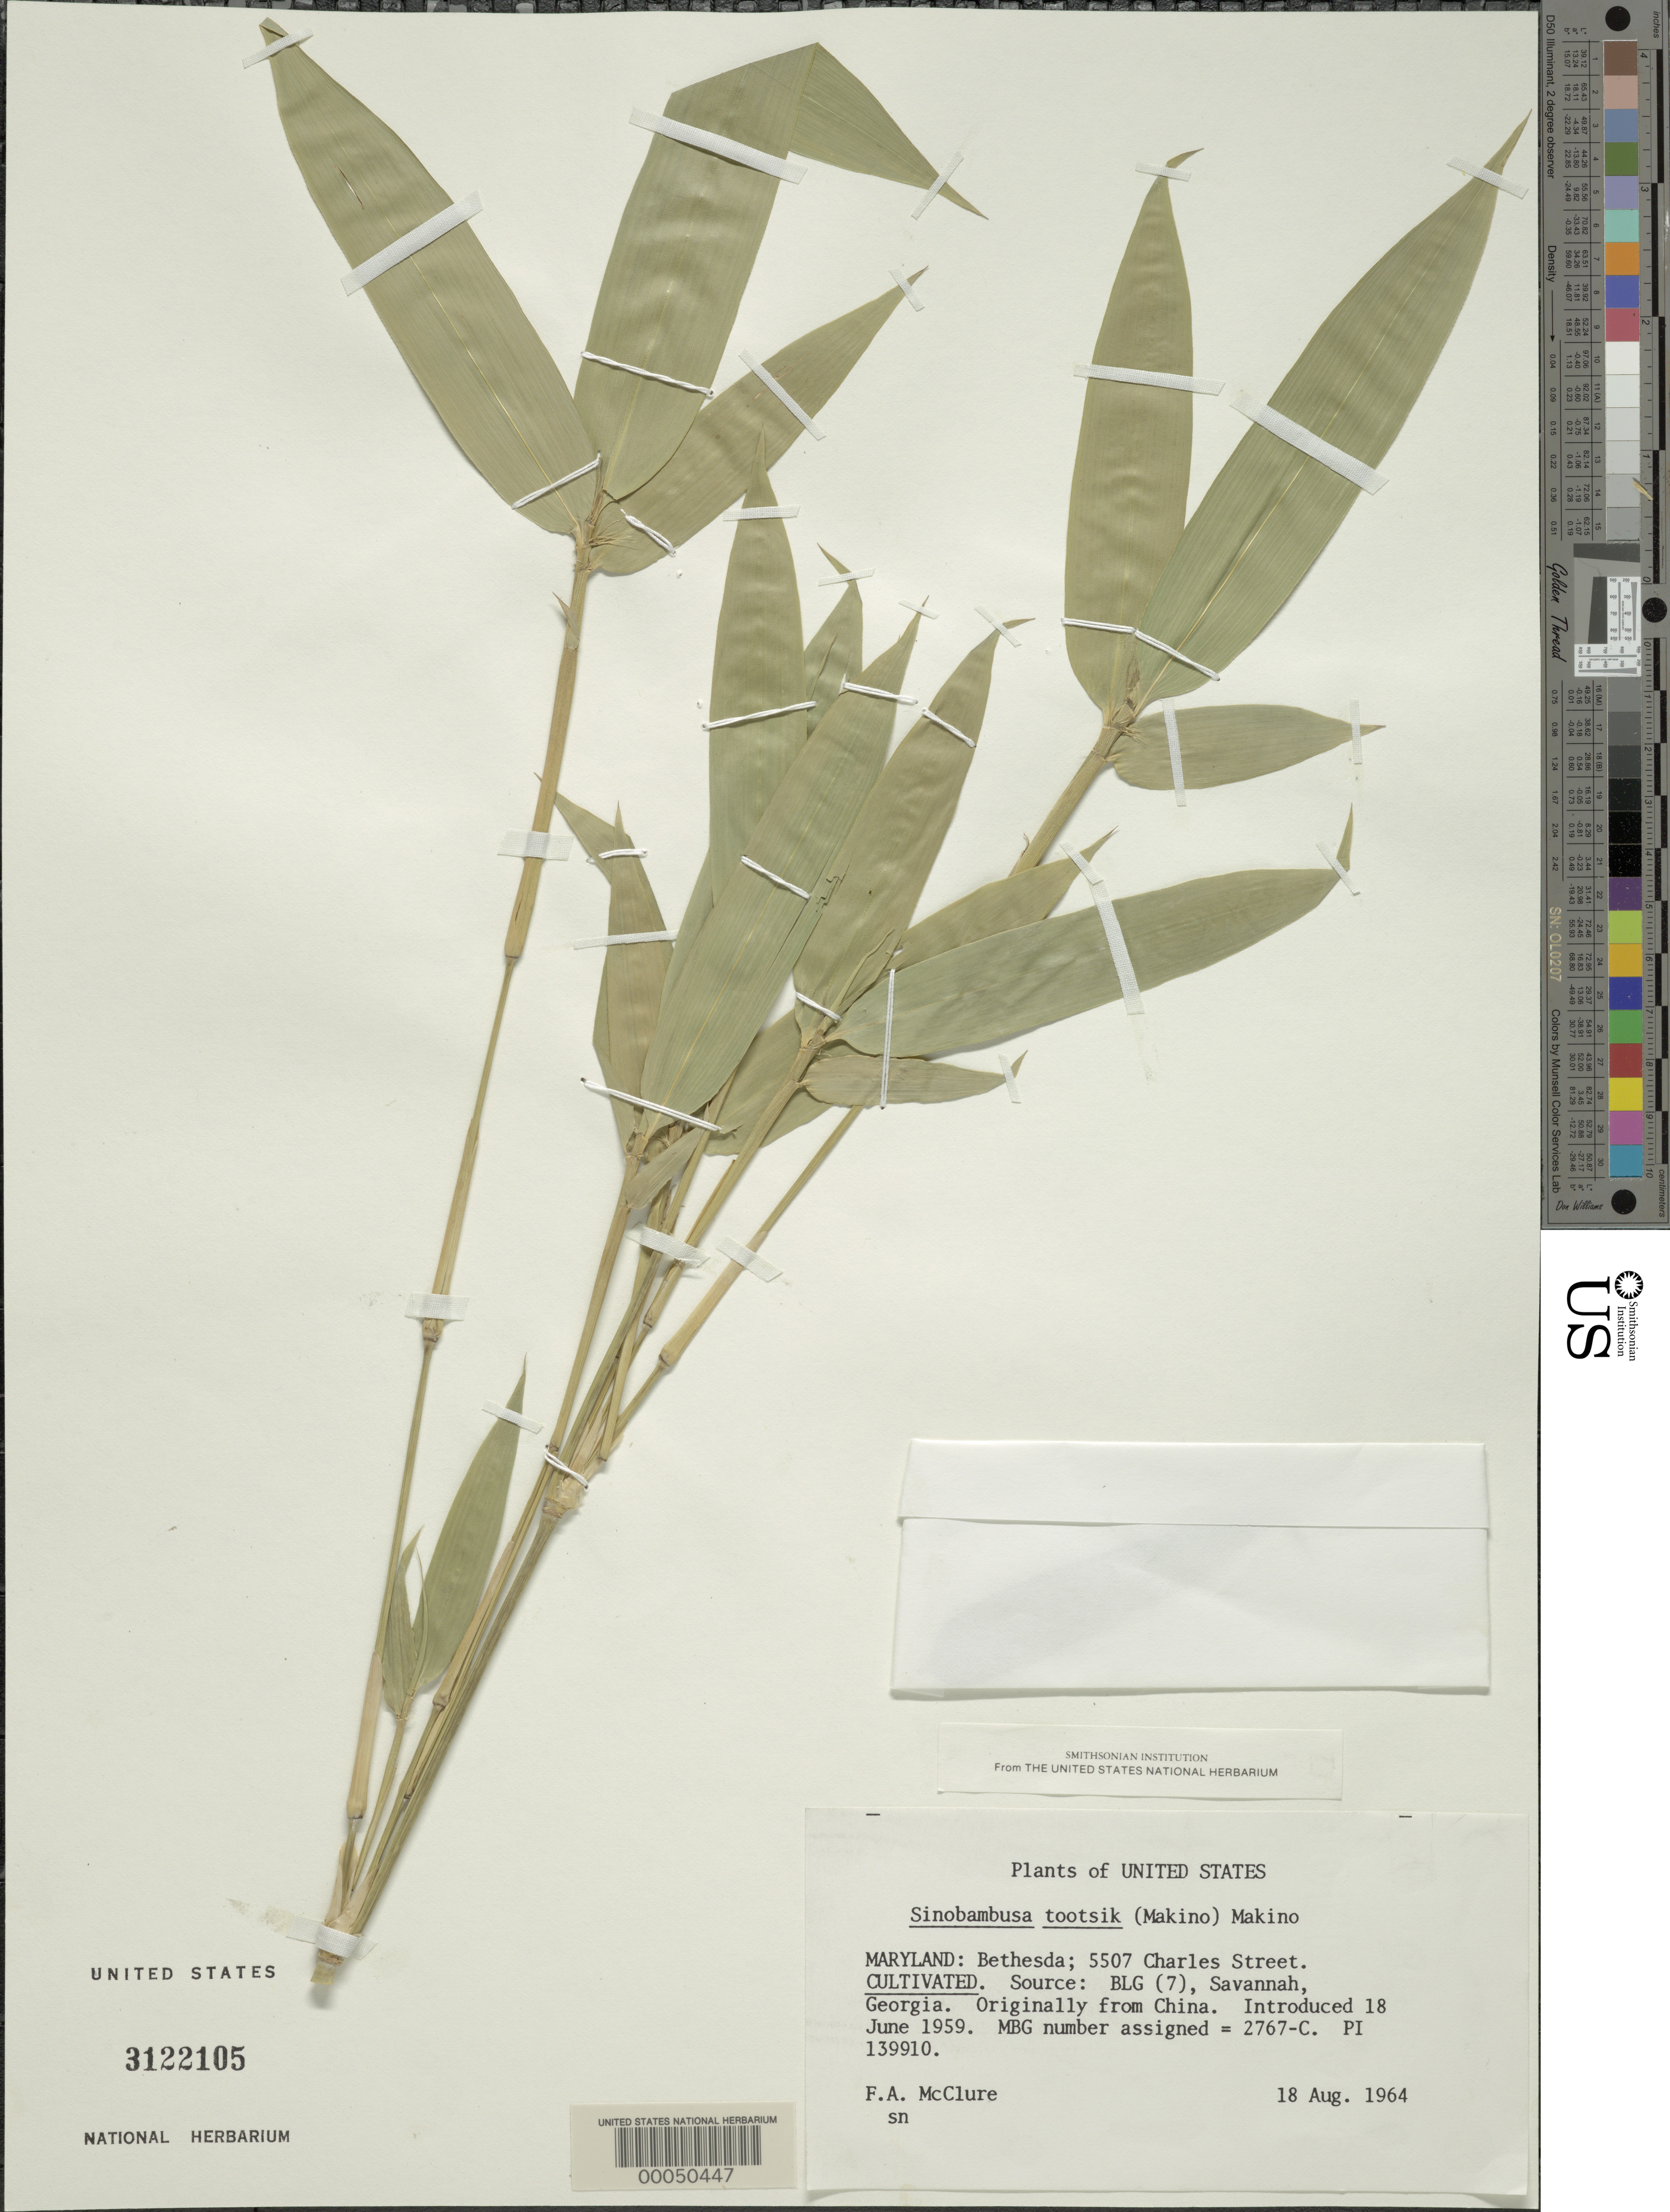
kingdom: Plantae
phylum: Tracheophyta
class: Liliopsida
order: Poales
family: Poaceae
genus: Sinobambusa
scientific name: Sinobambusa tootsik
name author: Makino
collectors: F. A. McClure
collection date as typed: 18 Aug 1964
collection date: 1964-08-18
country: United States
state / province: Maryland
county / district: Montgomery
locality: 5507 Charles Street, Bethesda (McClure's garden)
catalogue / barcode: US 3122105